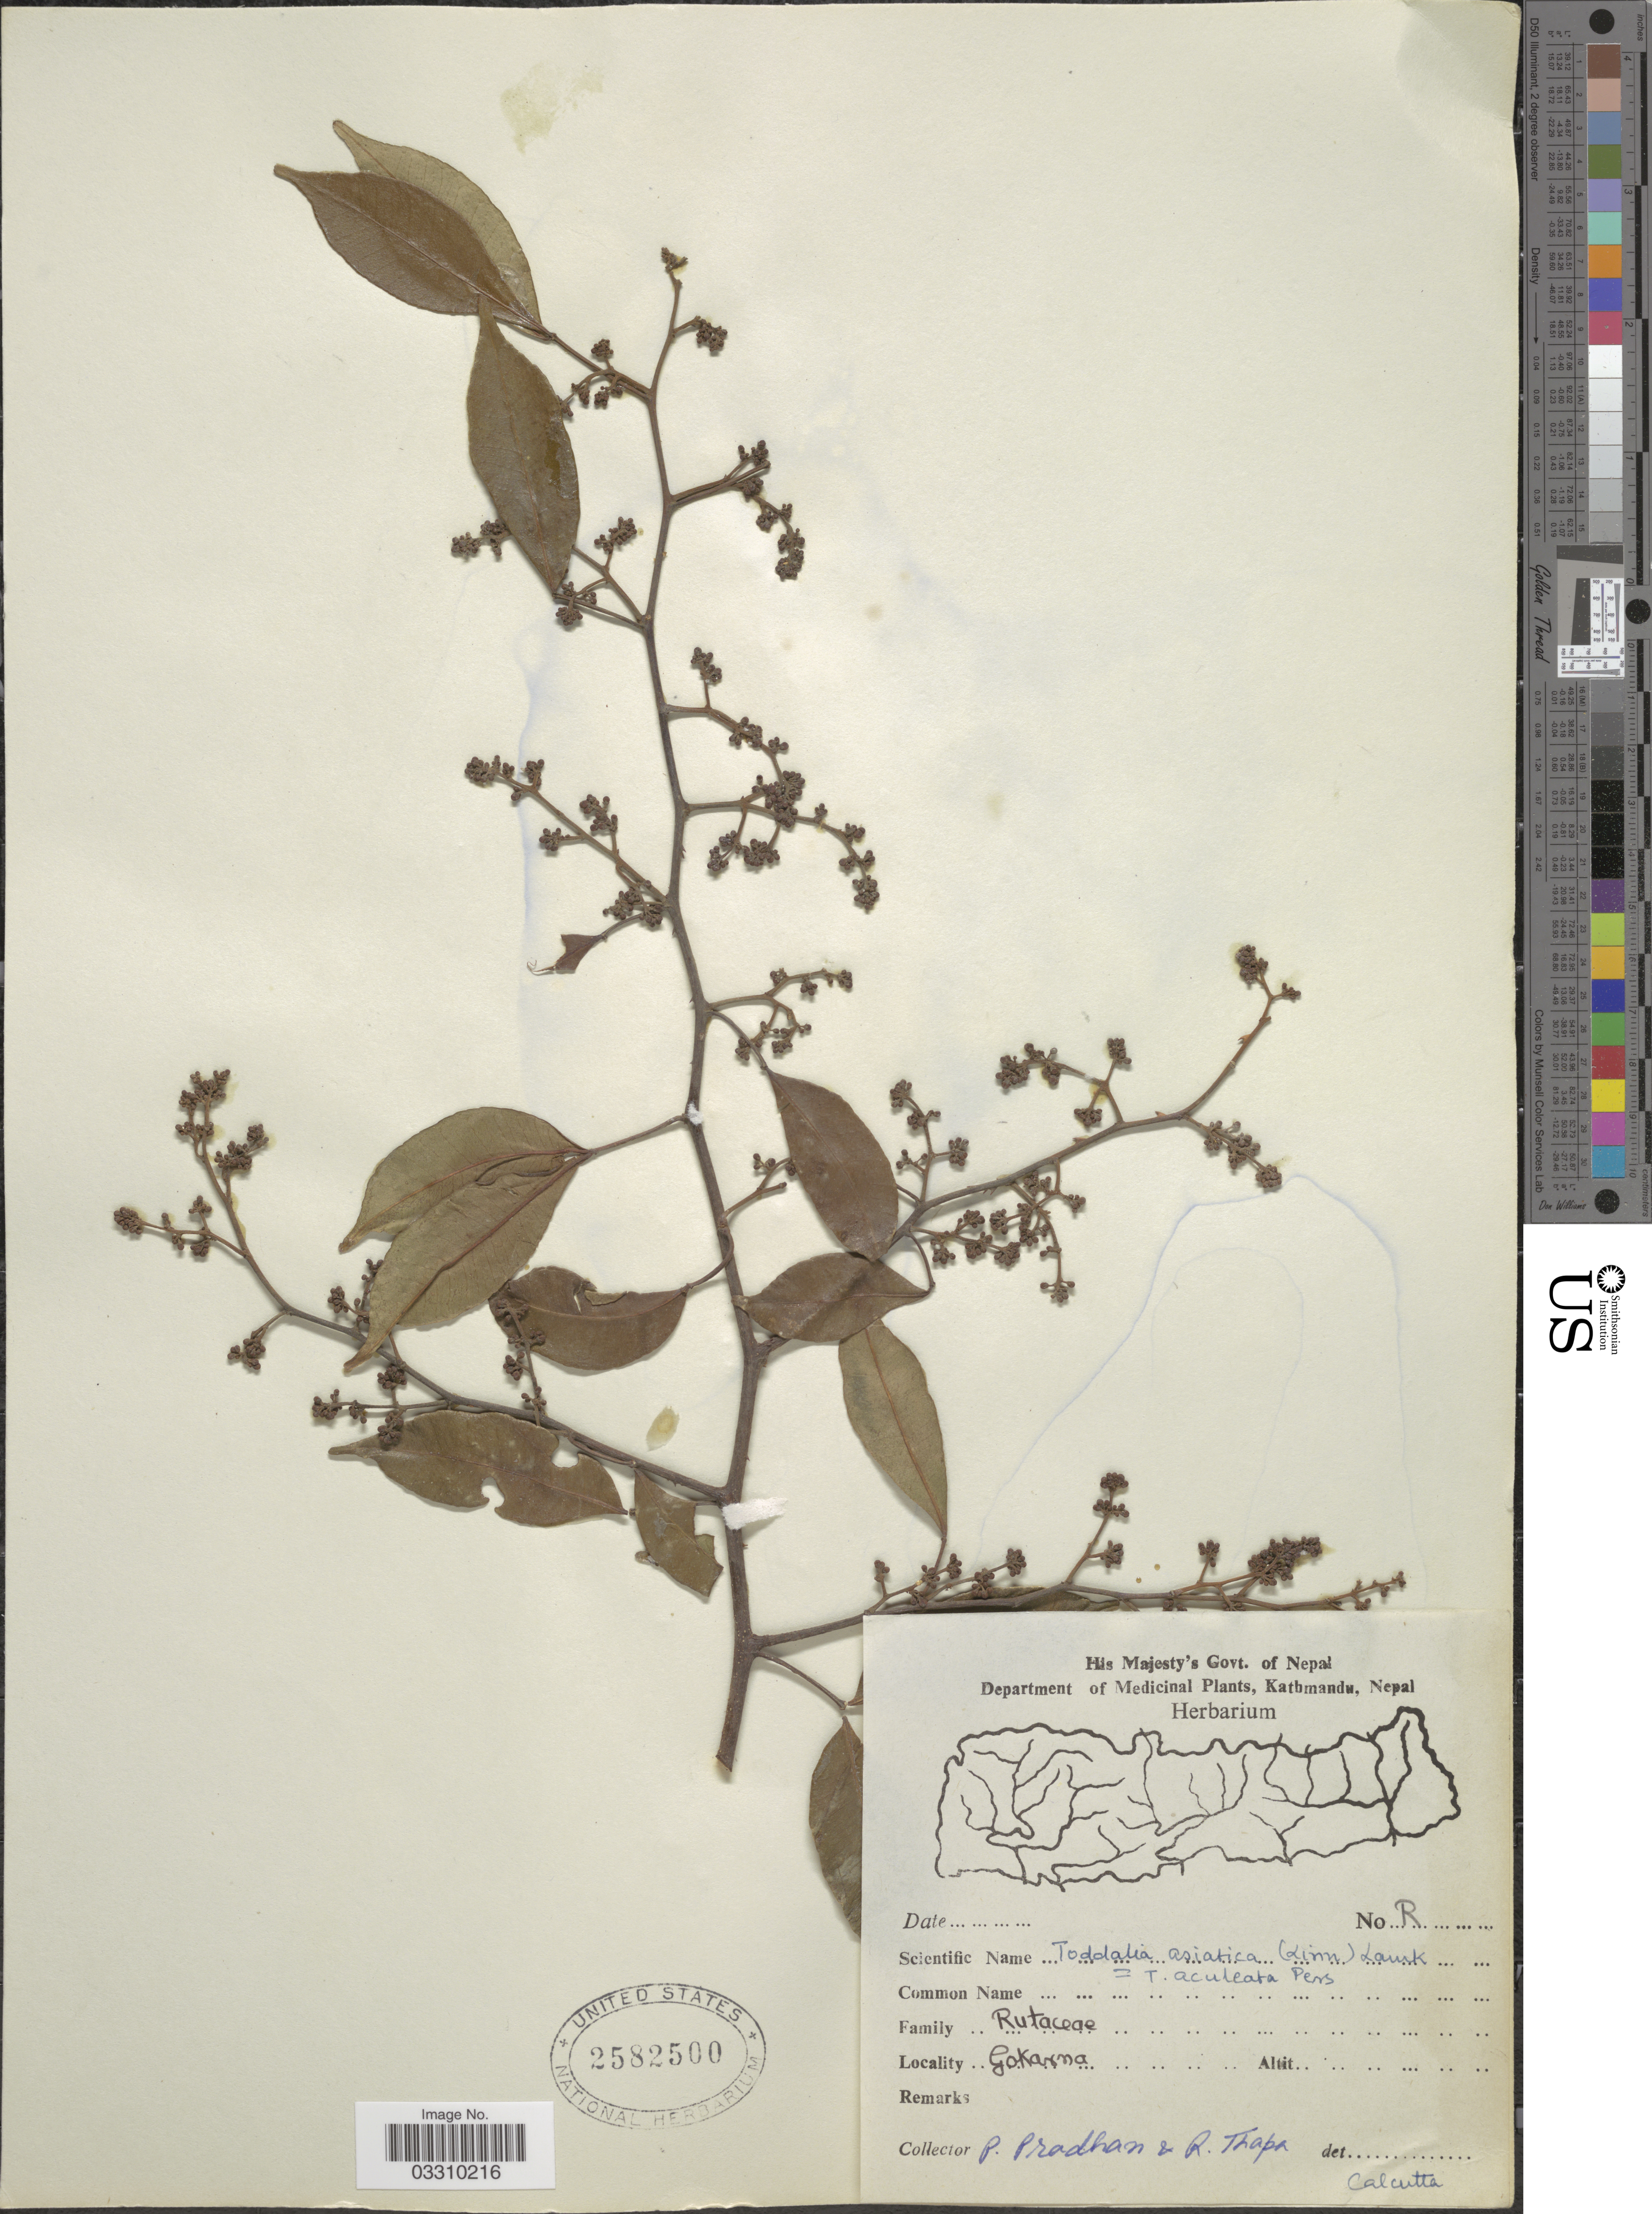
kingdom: Plantae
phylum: Tracheophyta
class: Magnoliopsida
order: Sapindales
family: Rutaceae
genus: Zanthoxylum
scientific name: Zanthoxylum asiaticum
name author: (L.) Appelhans et al.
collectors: P. Pradhan & R. Thapa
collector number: R?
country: Nepal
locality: Gokarna.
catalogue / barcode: US 2582500